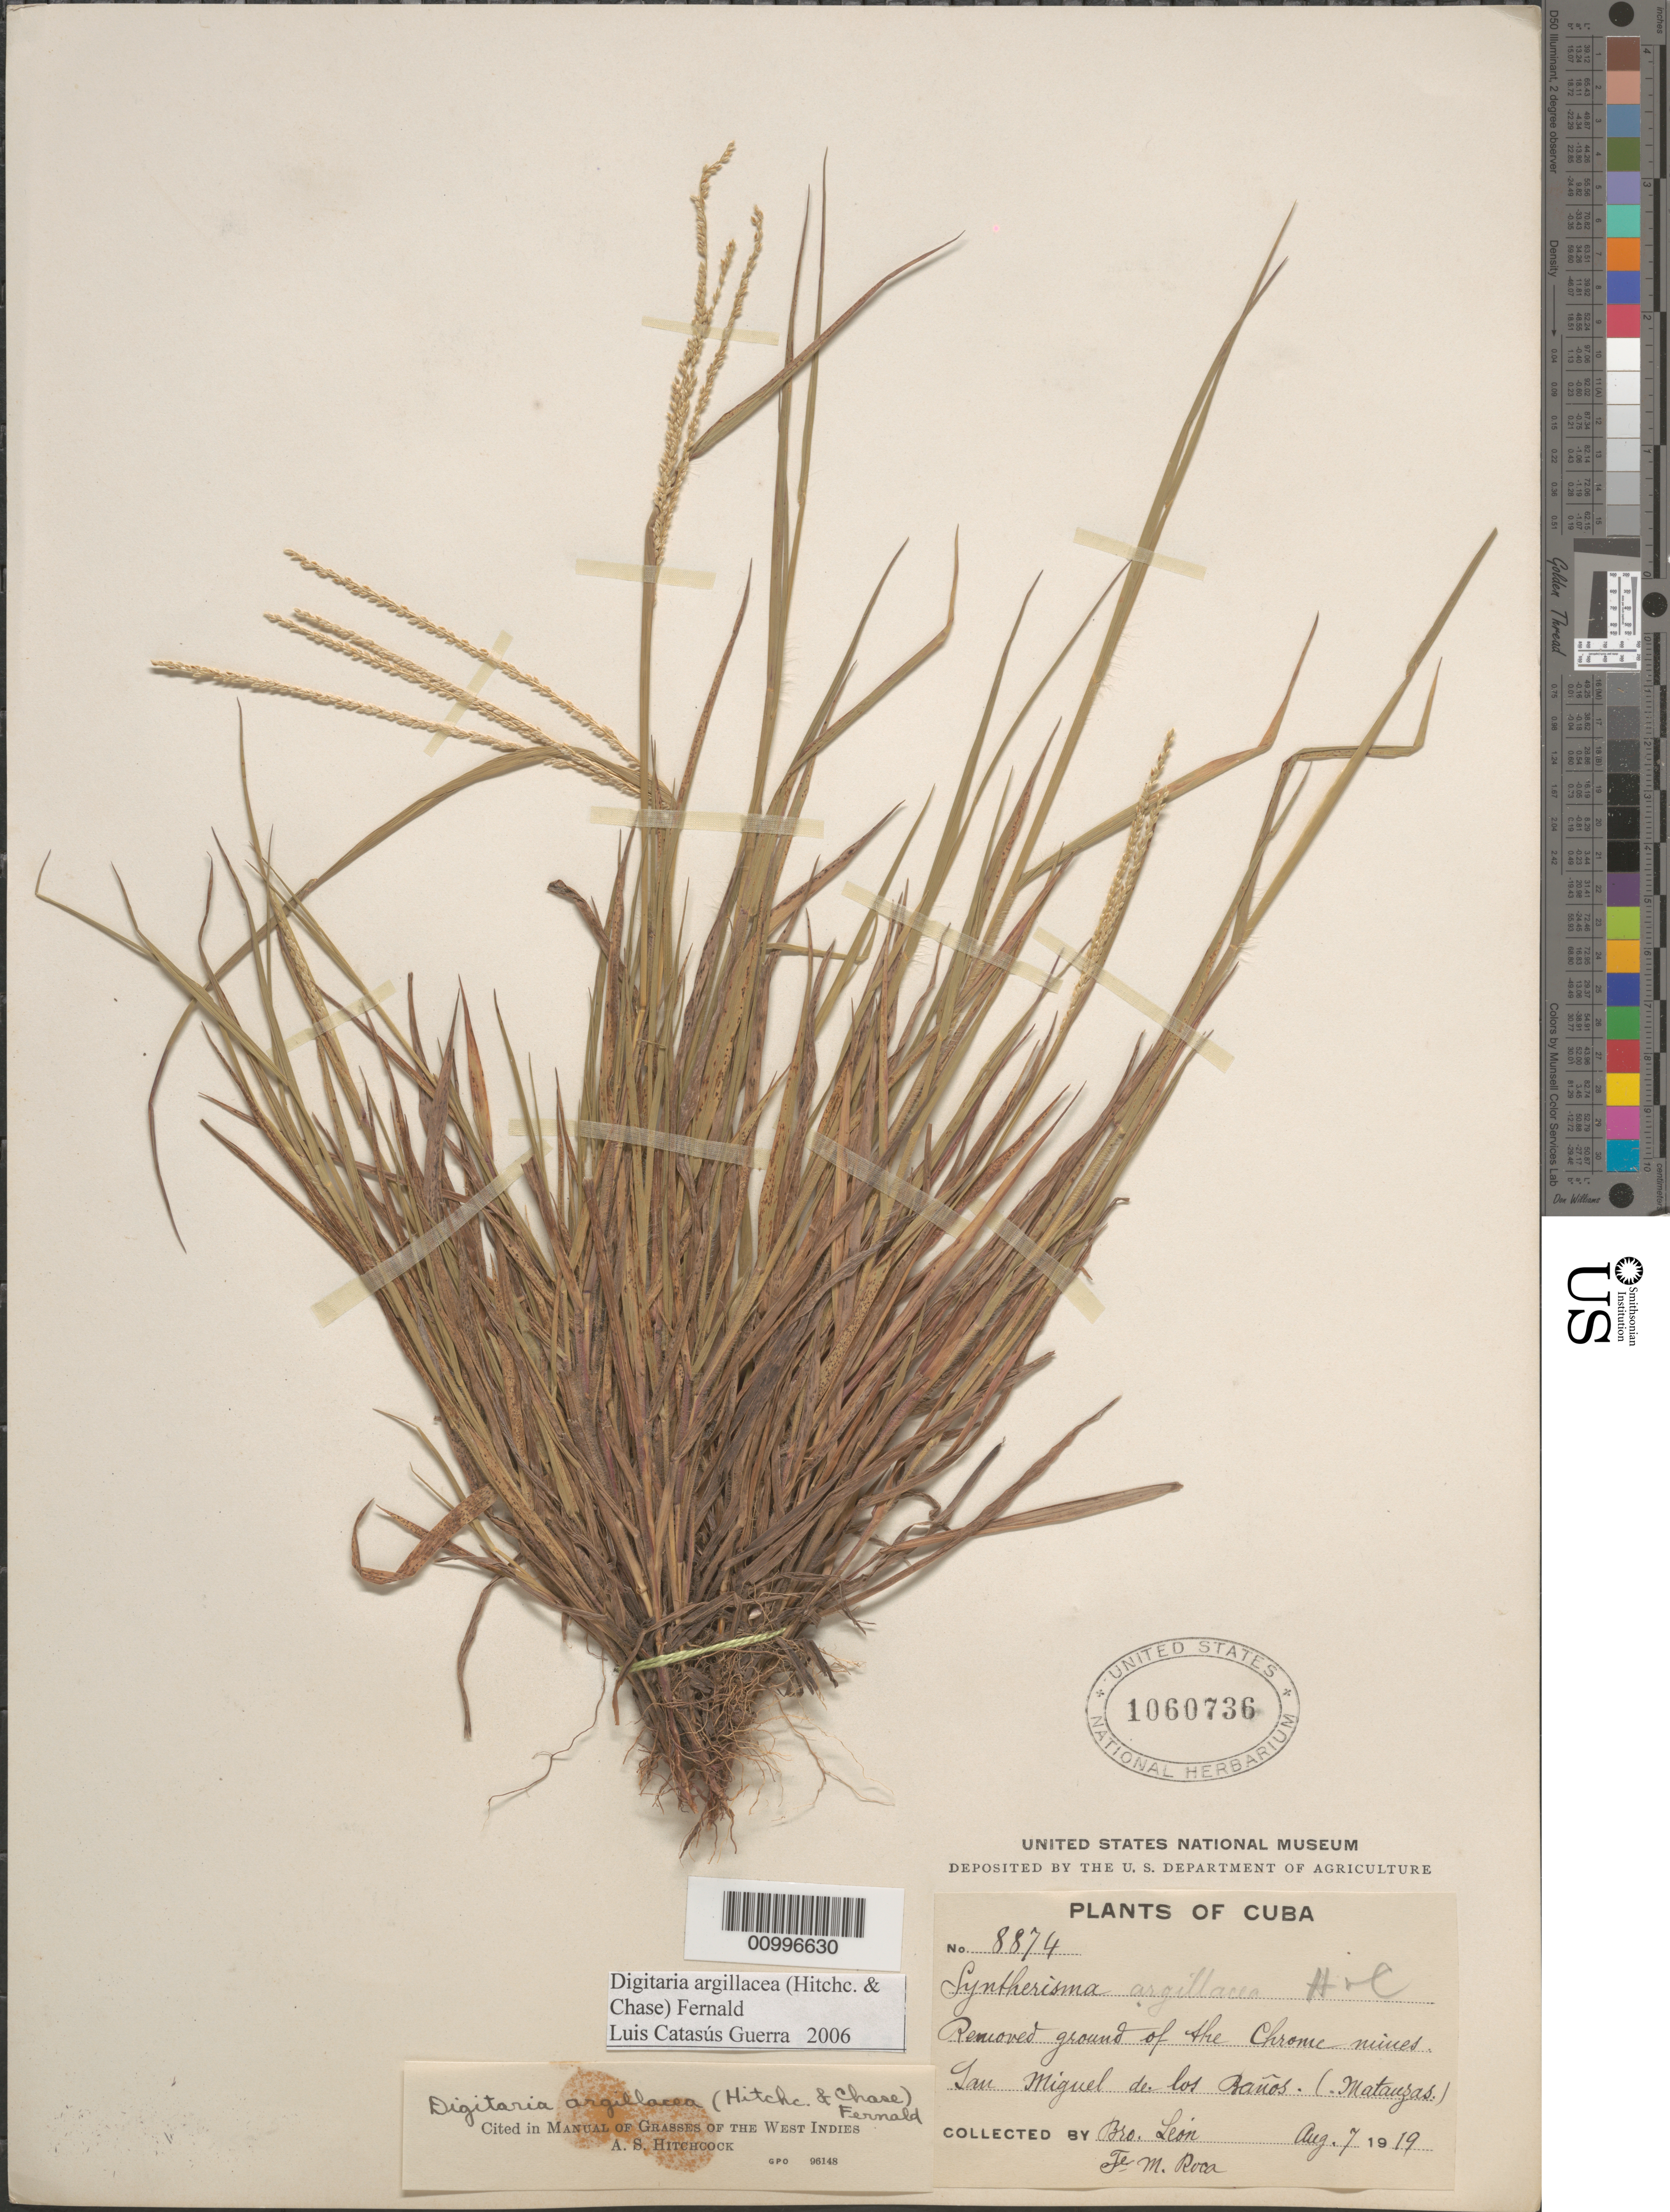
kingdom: Plantae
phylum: Tracheophyta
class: Liliopsida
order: Poales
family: Poaceae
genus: Digitaria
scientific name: Digitaria argillacea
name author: (Hitchc. & Chase) Fernald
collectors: Bro. León & M. Roca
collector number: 8874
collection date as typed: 07 Aug 1919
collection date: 1919-08-07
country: Cuba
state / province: Matanzas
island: Cuba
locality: San Miguel de los Banos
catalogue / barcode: US 1060736